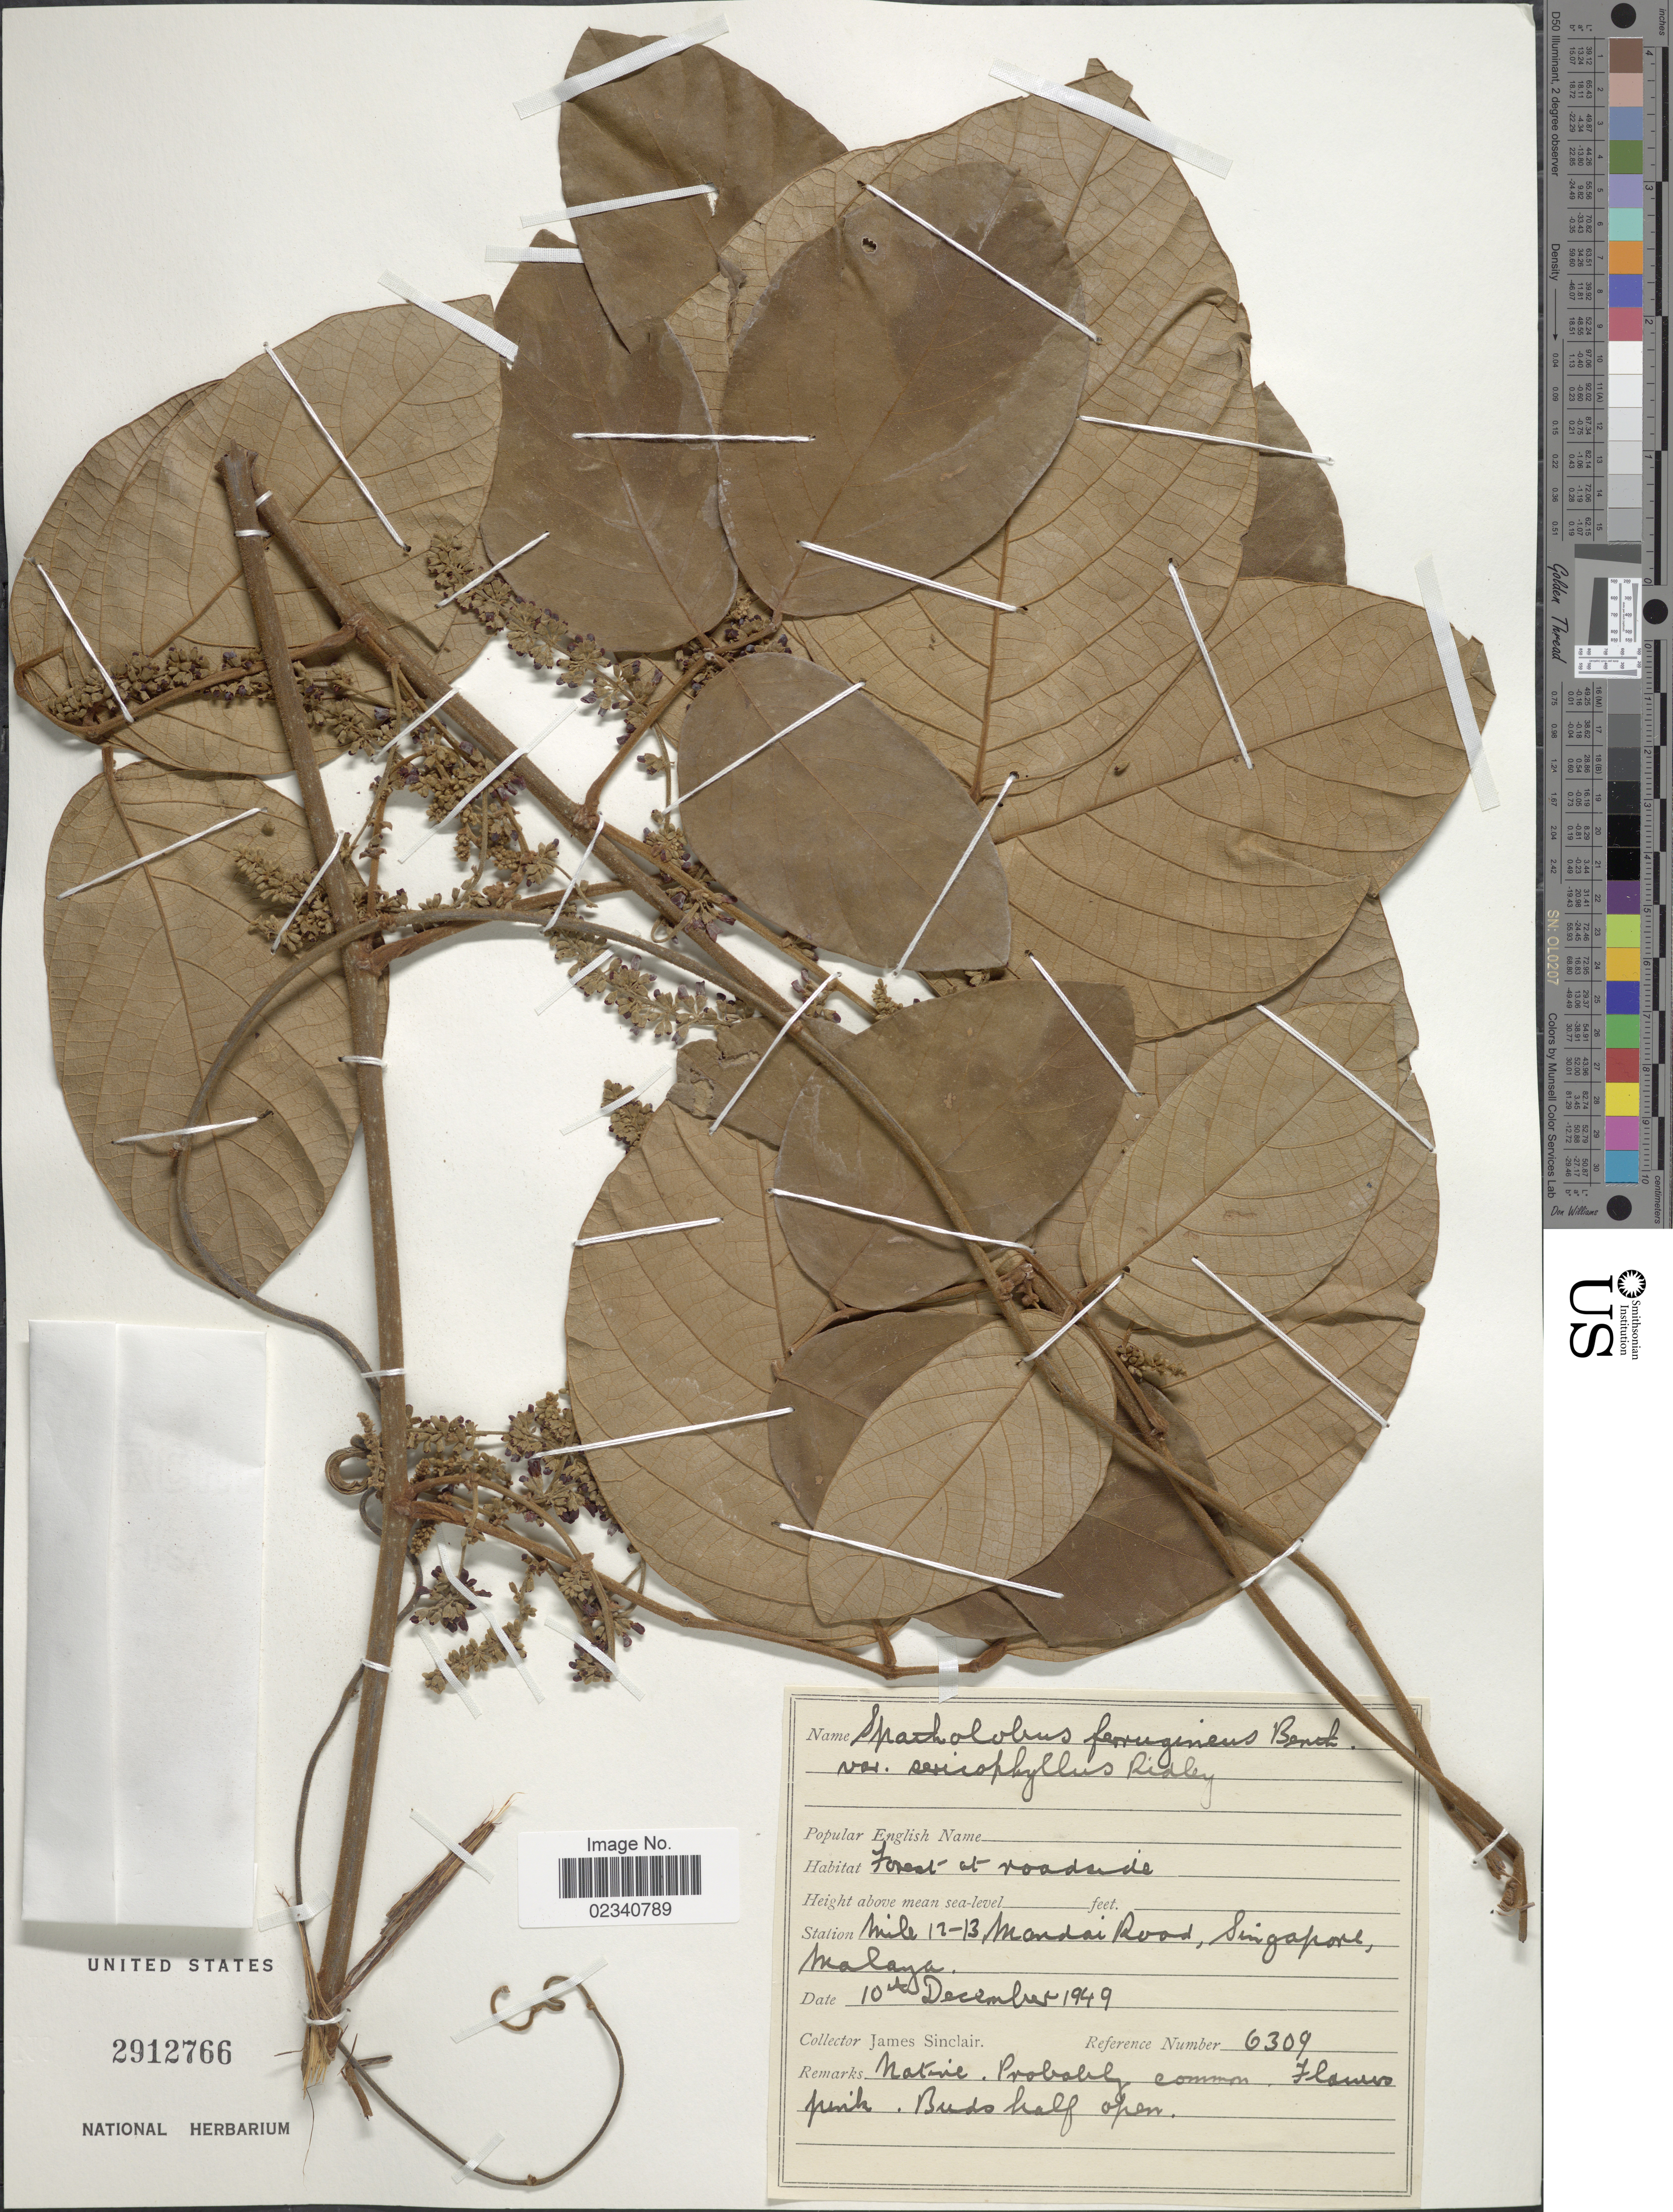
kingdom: Plantae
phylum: Tracheophyta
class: Magnoliopsida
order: Fabales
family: Fabaceae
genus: Spatholobus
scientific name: Spatholobus ferrugineus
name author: Benth.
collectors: J. Sinclair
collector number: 6309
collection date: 1949-12-10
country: Singapore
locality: Mile 12-13 Mandai Road, Singapore, Malaya.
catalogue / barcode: US 2912766